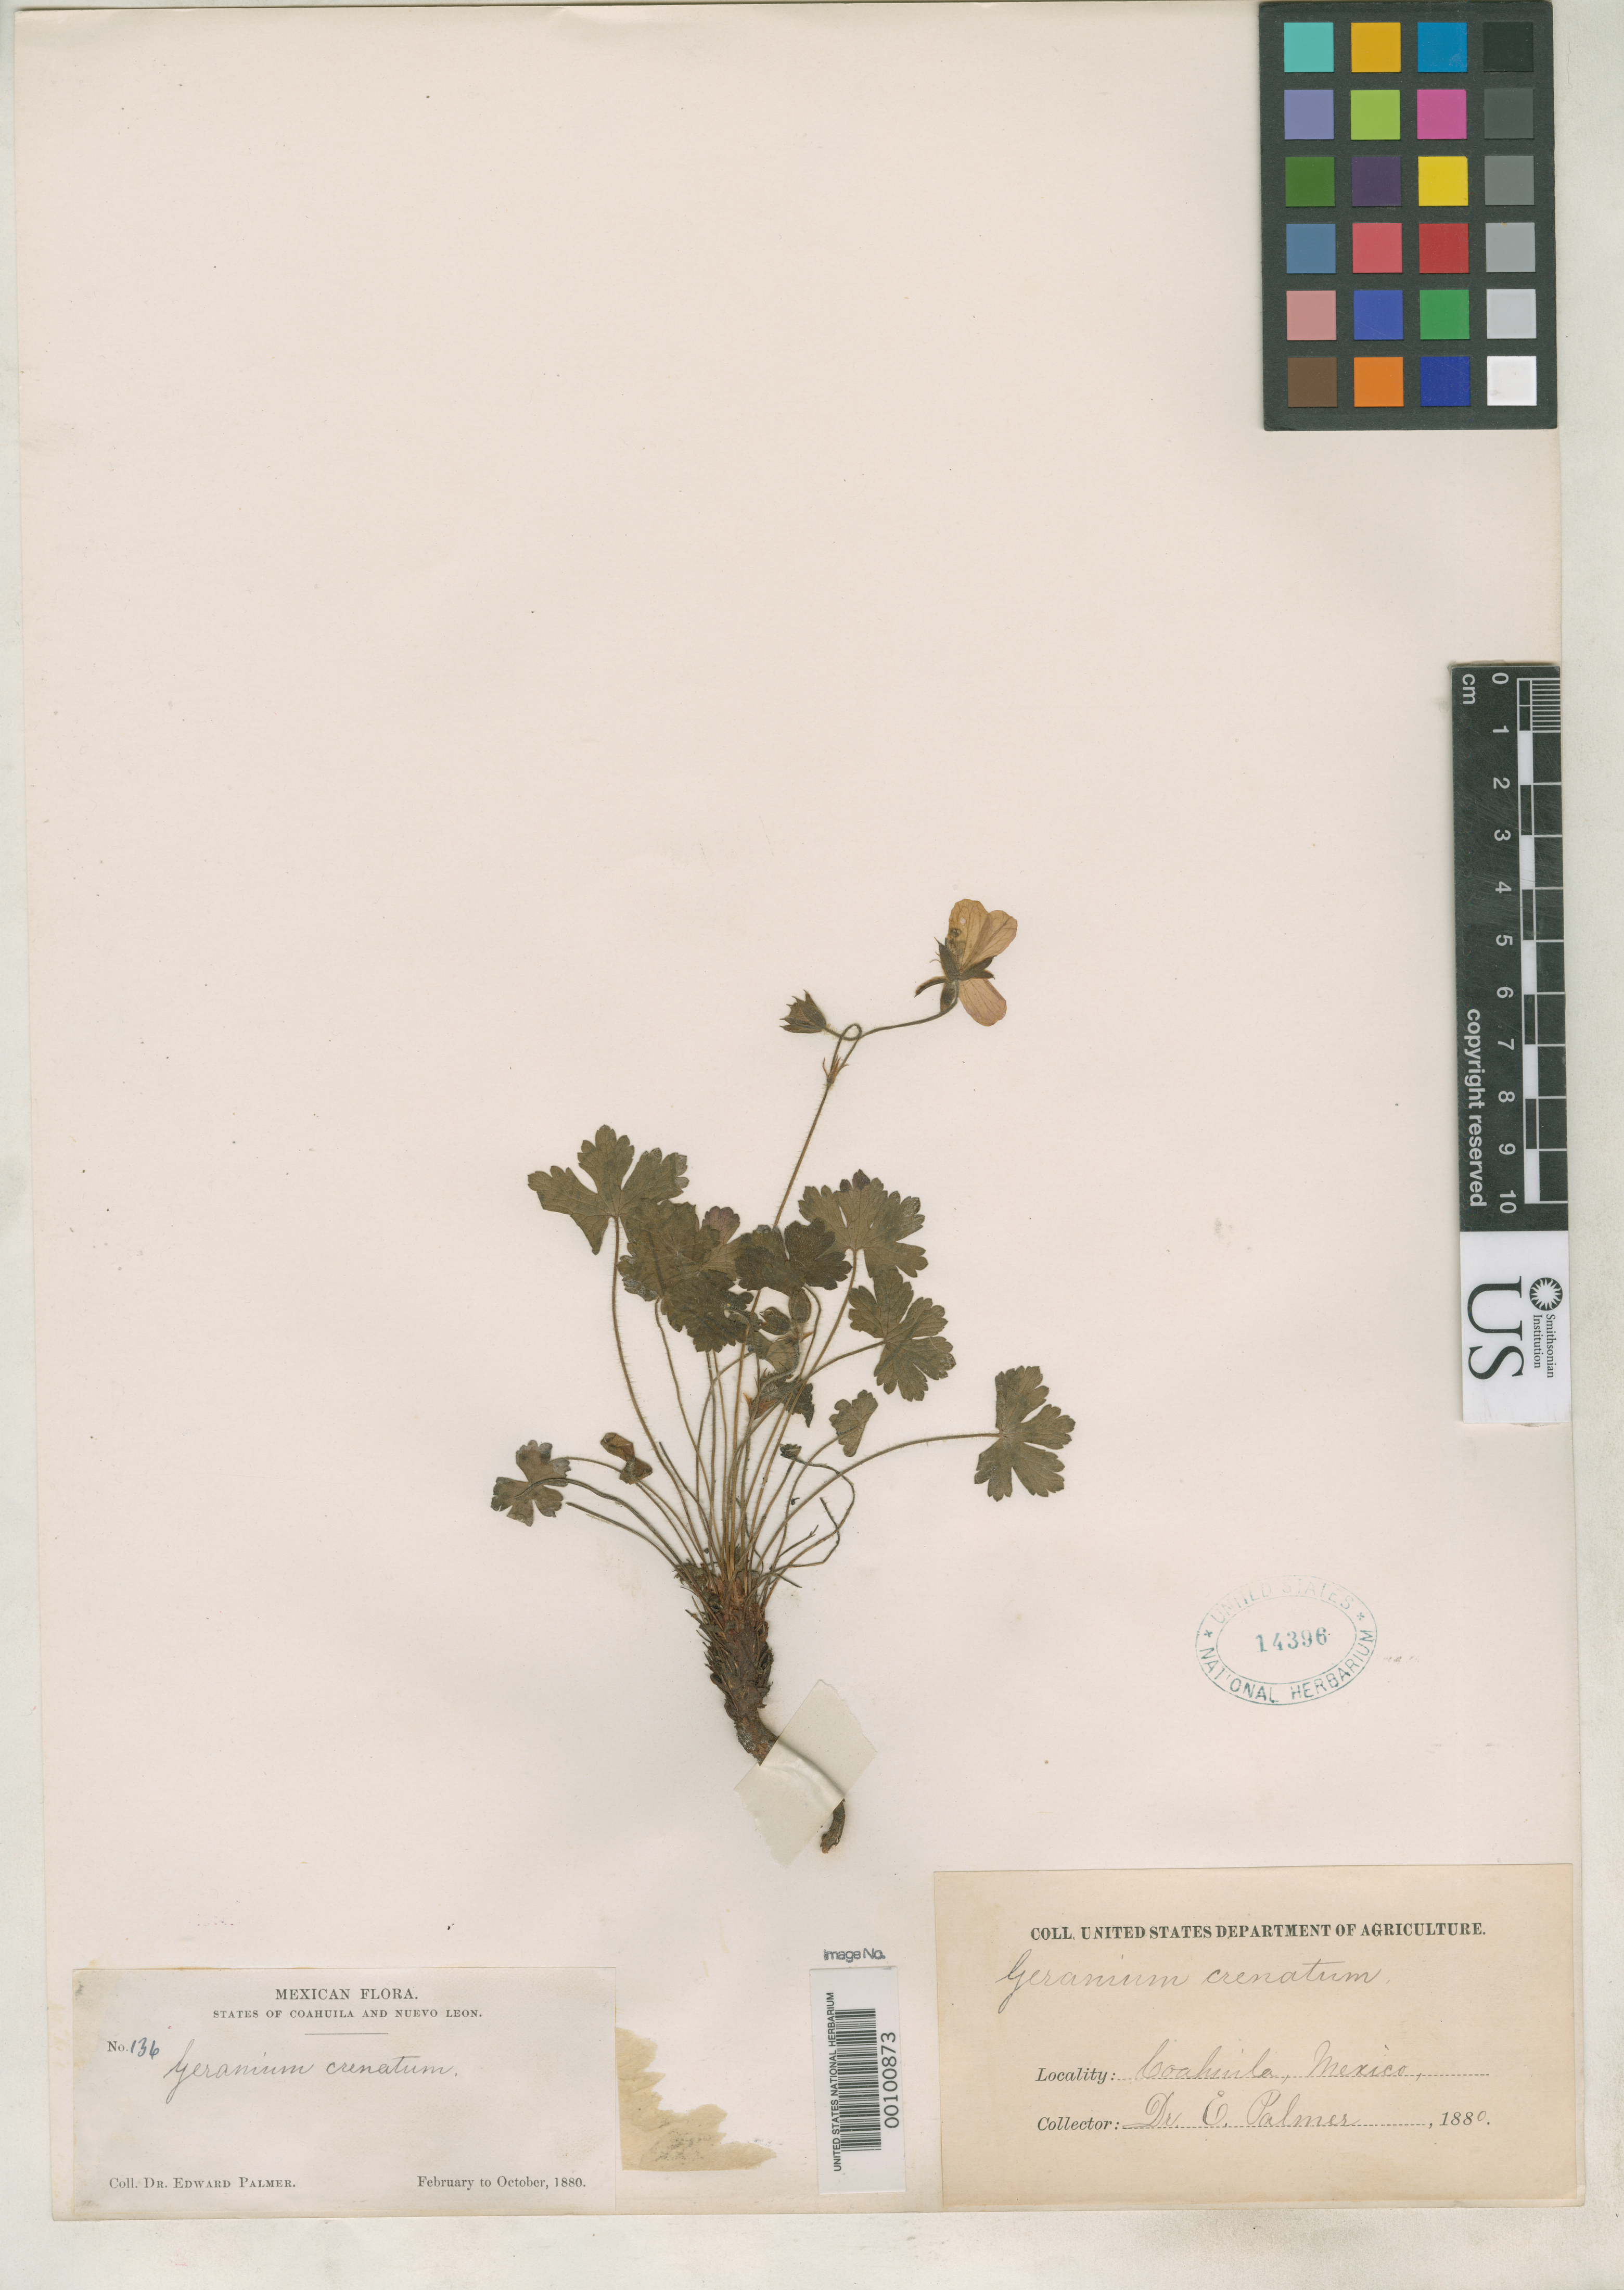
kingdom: Plantae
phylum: Tracheophyta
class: Magnoliopsida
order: Geraniales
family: Geraniaceae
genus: Geranium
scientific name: Geranium crenatum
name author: S. Watson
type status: Type Collection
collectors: E. Palmer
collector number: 136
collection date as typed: Feb 1880 to -- Oct 1880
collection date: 1880-02/1880-10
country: Mexico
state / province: Coahuila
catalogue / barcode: US 14396